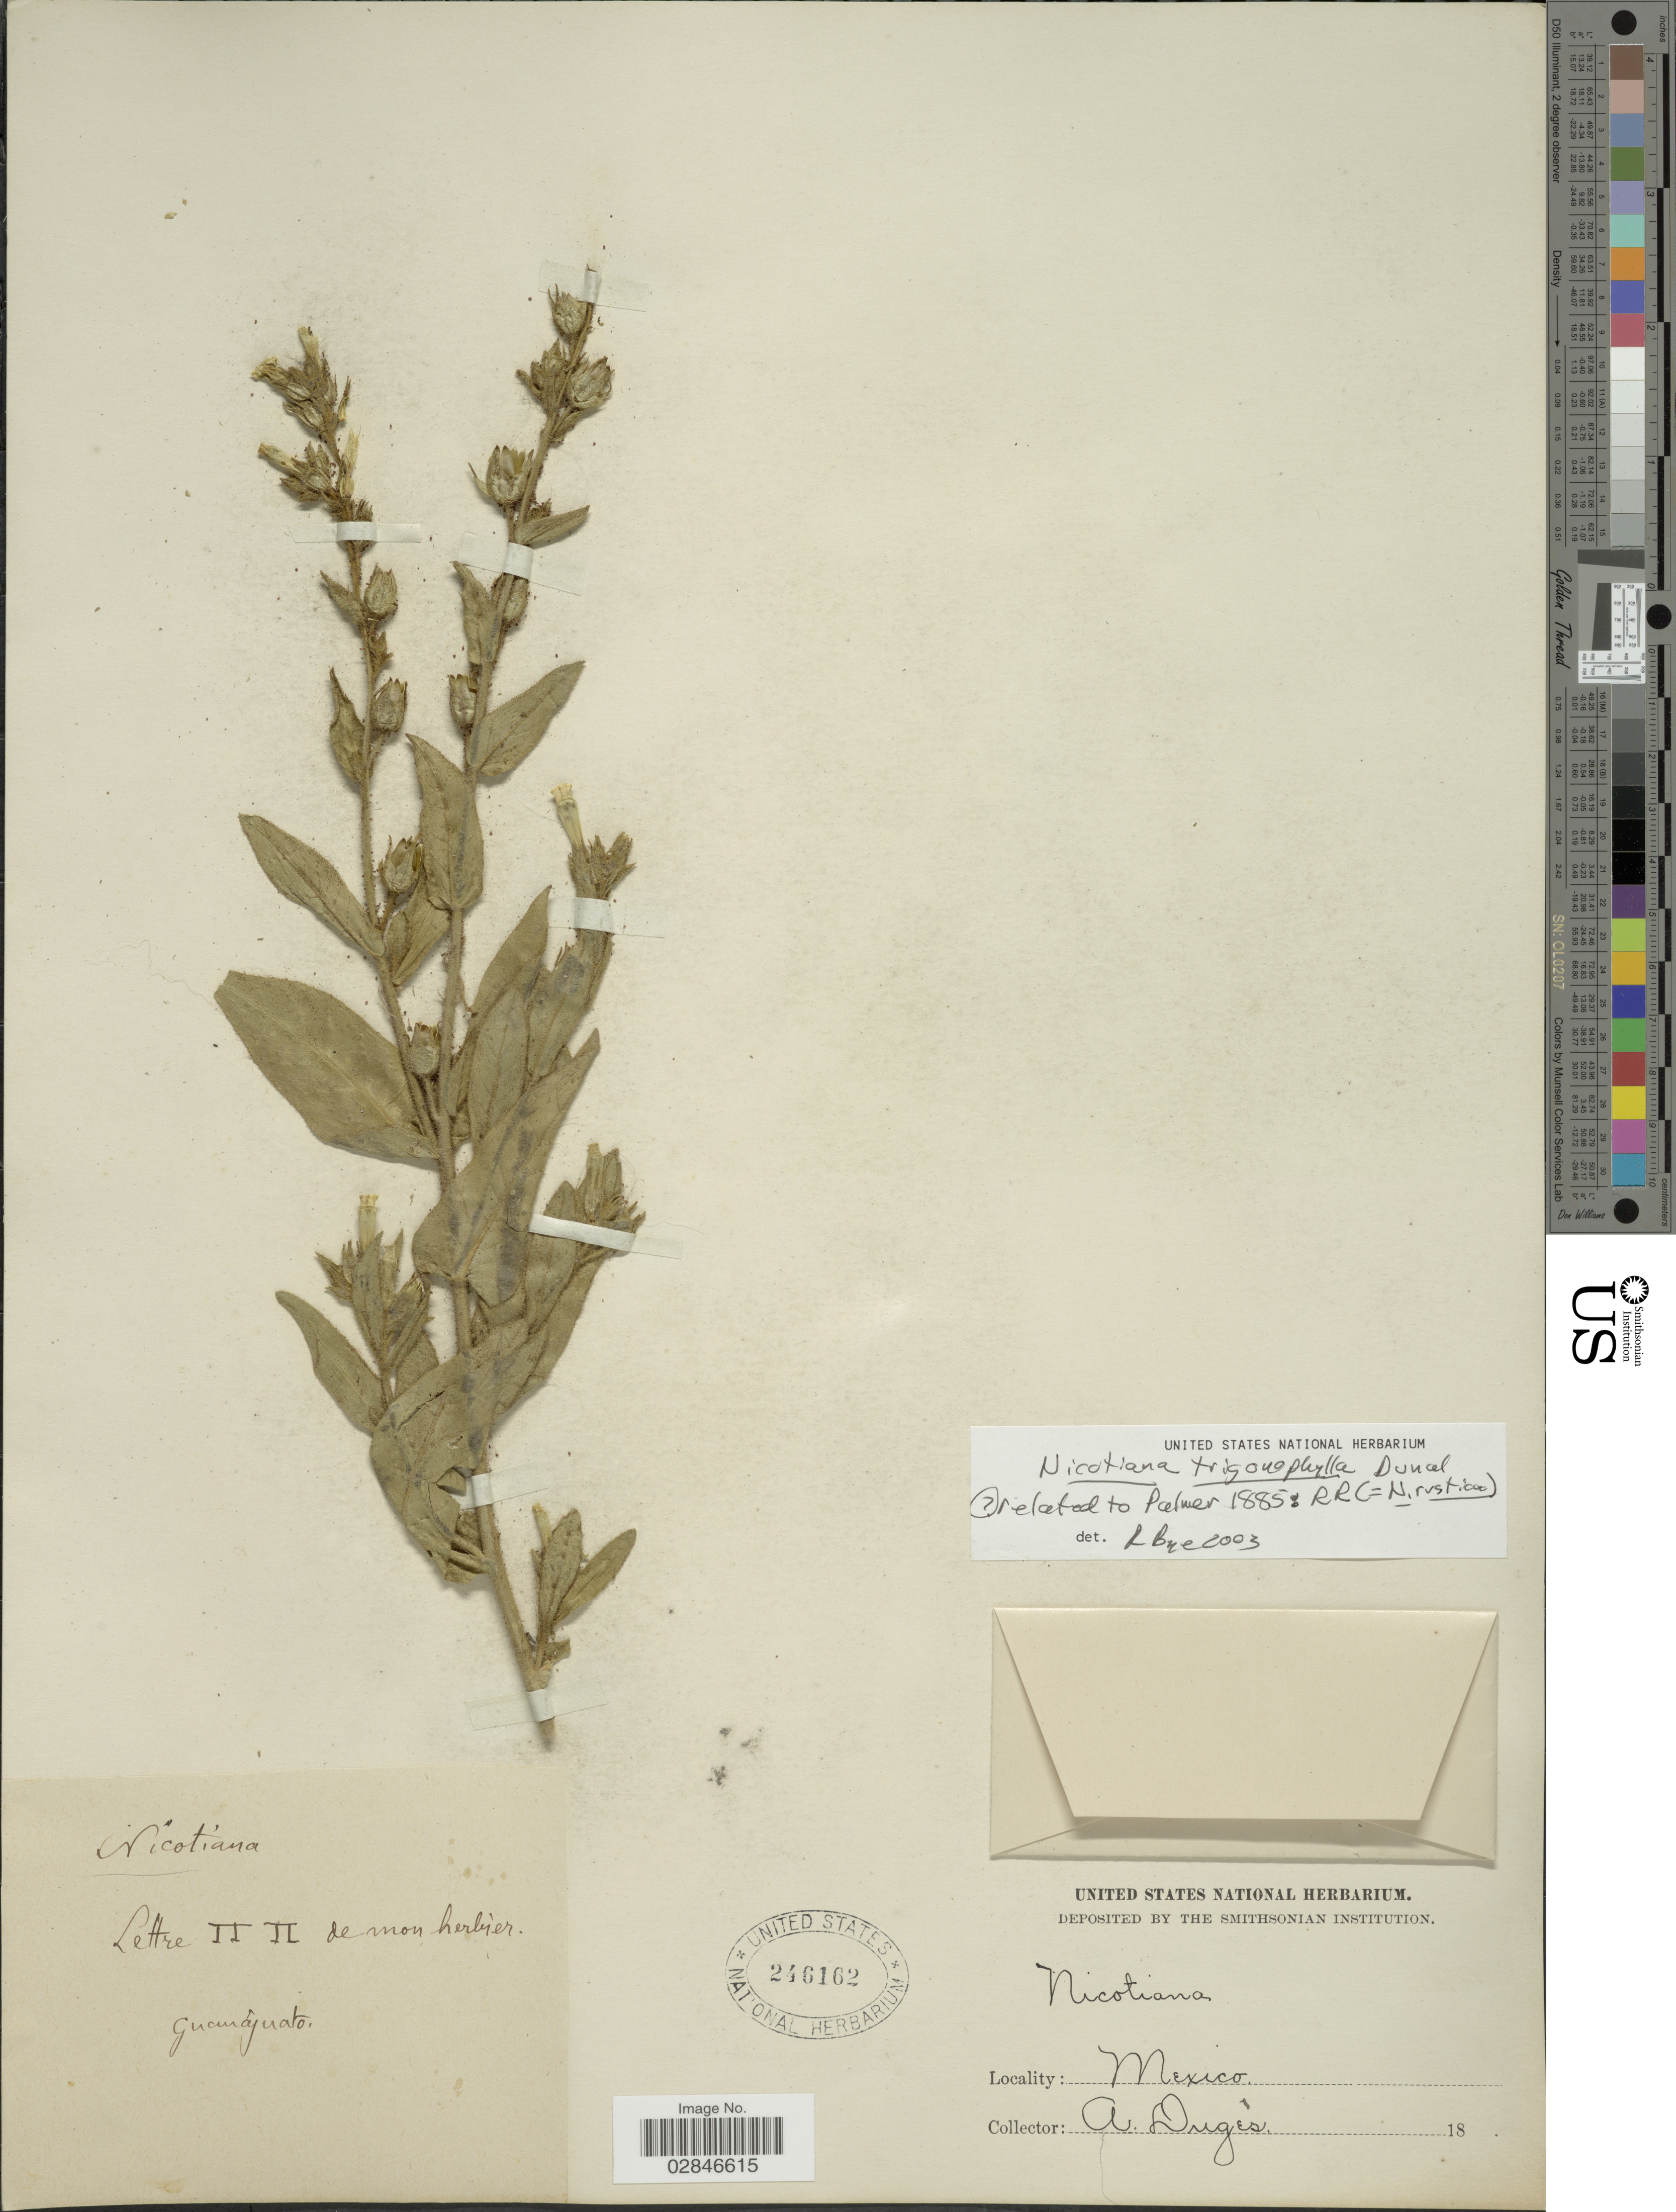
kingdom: Plantae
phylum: Tracheophyta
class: Magnoliopsida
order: Solanales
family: Solanaceae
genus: Nicotiana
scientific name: Nicotiana trigonophylla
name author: Dunal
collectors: A. Duges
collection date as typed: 18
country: Mexico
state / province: Guanajuato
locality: Guanajuato.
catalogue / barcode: US 246162